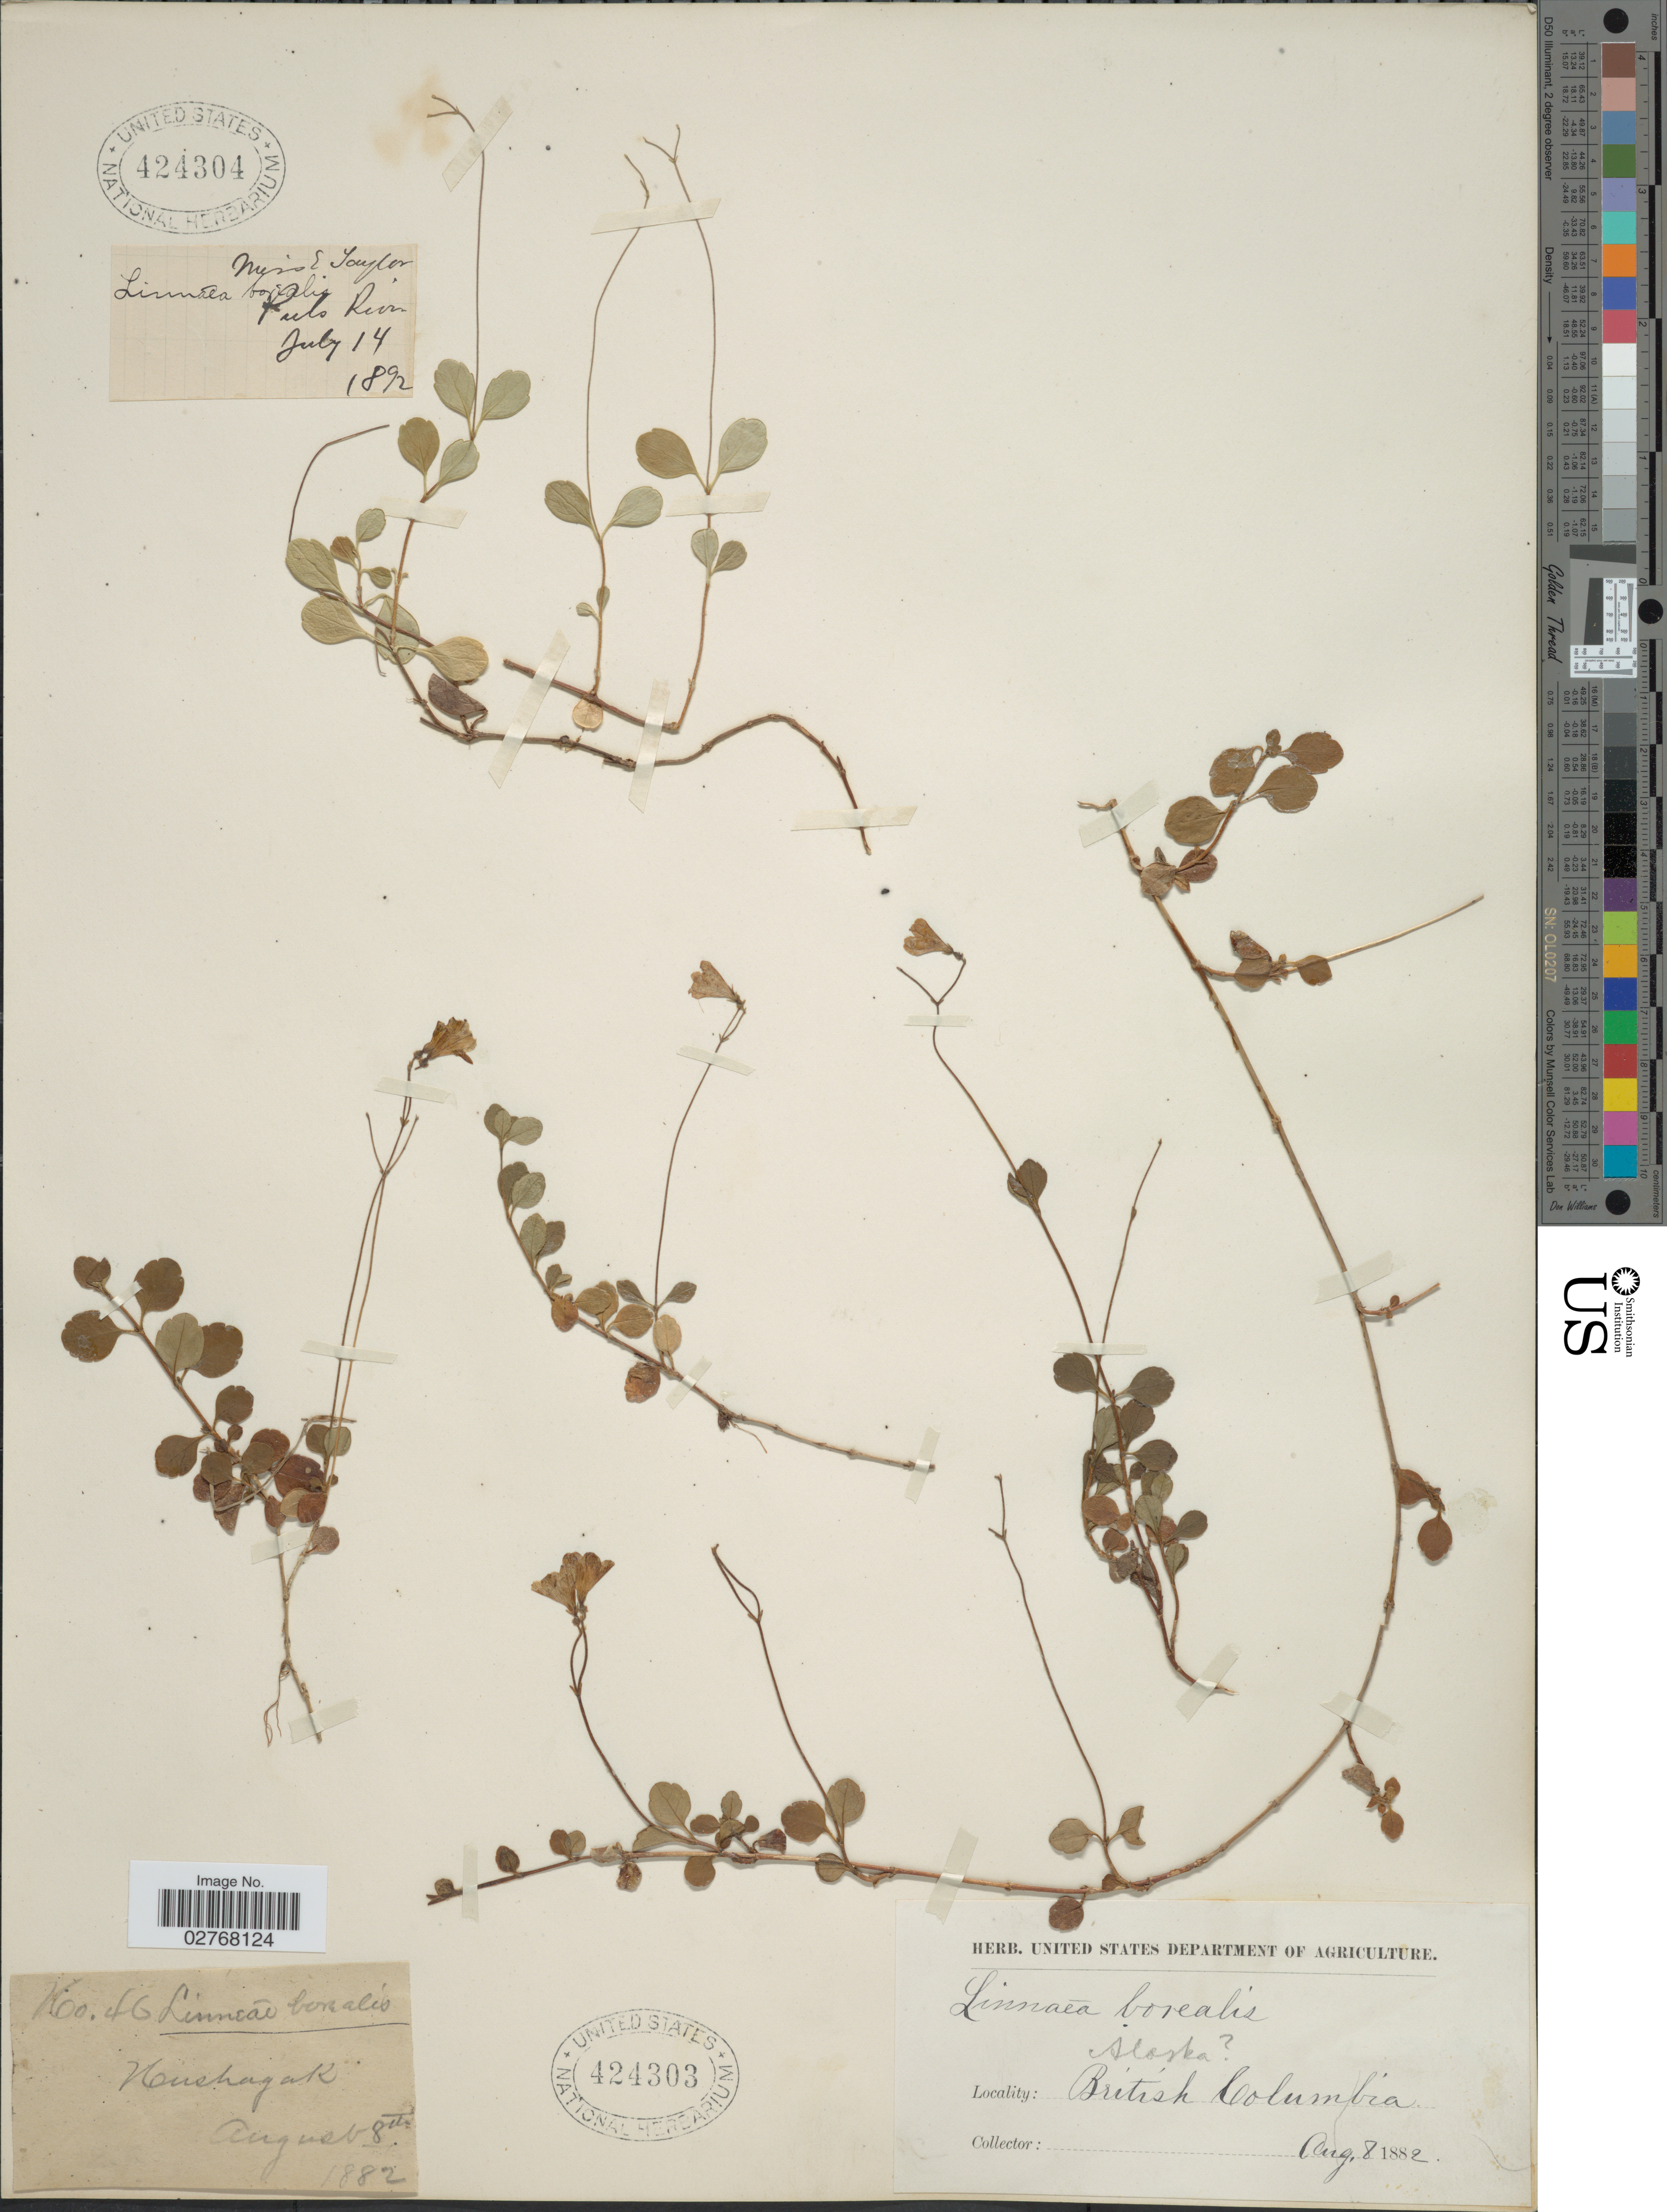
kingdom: Plantae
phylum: Tracheophyta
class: Magnoliopsida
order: Dipsacales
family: Caprifoliaceae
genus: Linnaea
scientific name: Linnaea borealis var. americana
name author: (J. Forbes) Rehder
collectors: ex herb. U. S. Department of Agriculture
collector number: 46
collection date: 1882-08-08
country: United States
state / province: Alaska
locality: Nushagak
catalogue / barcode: US 424303